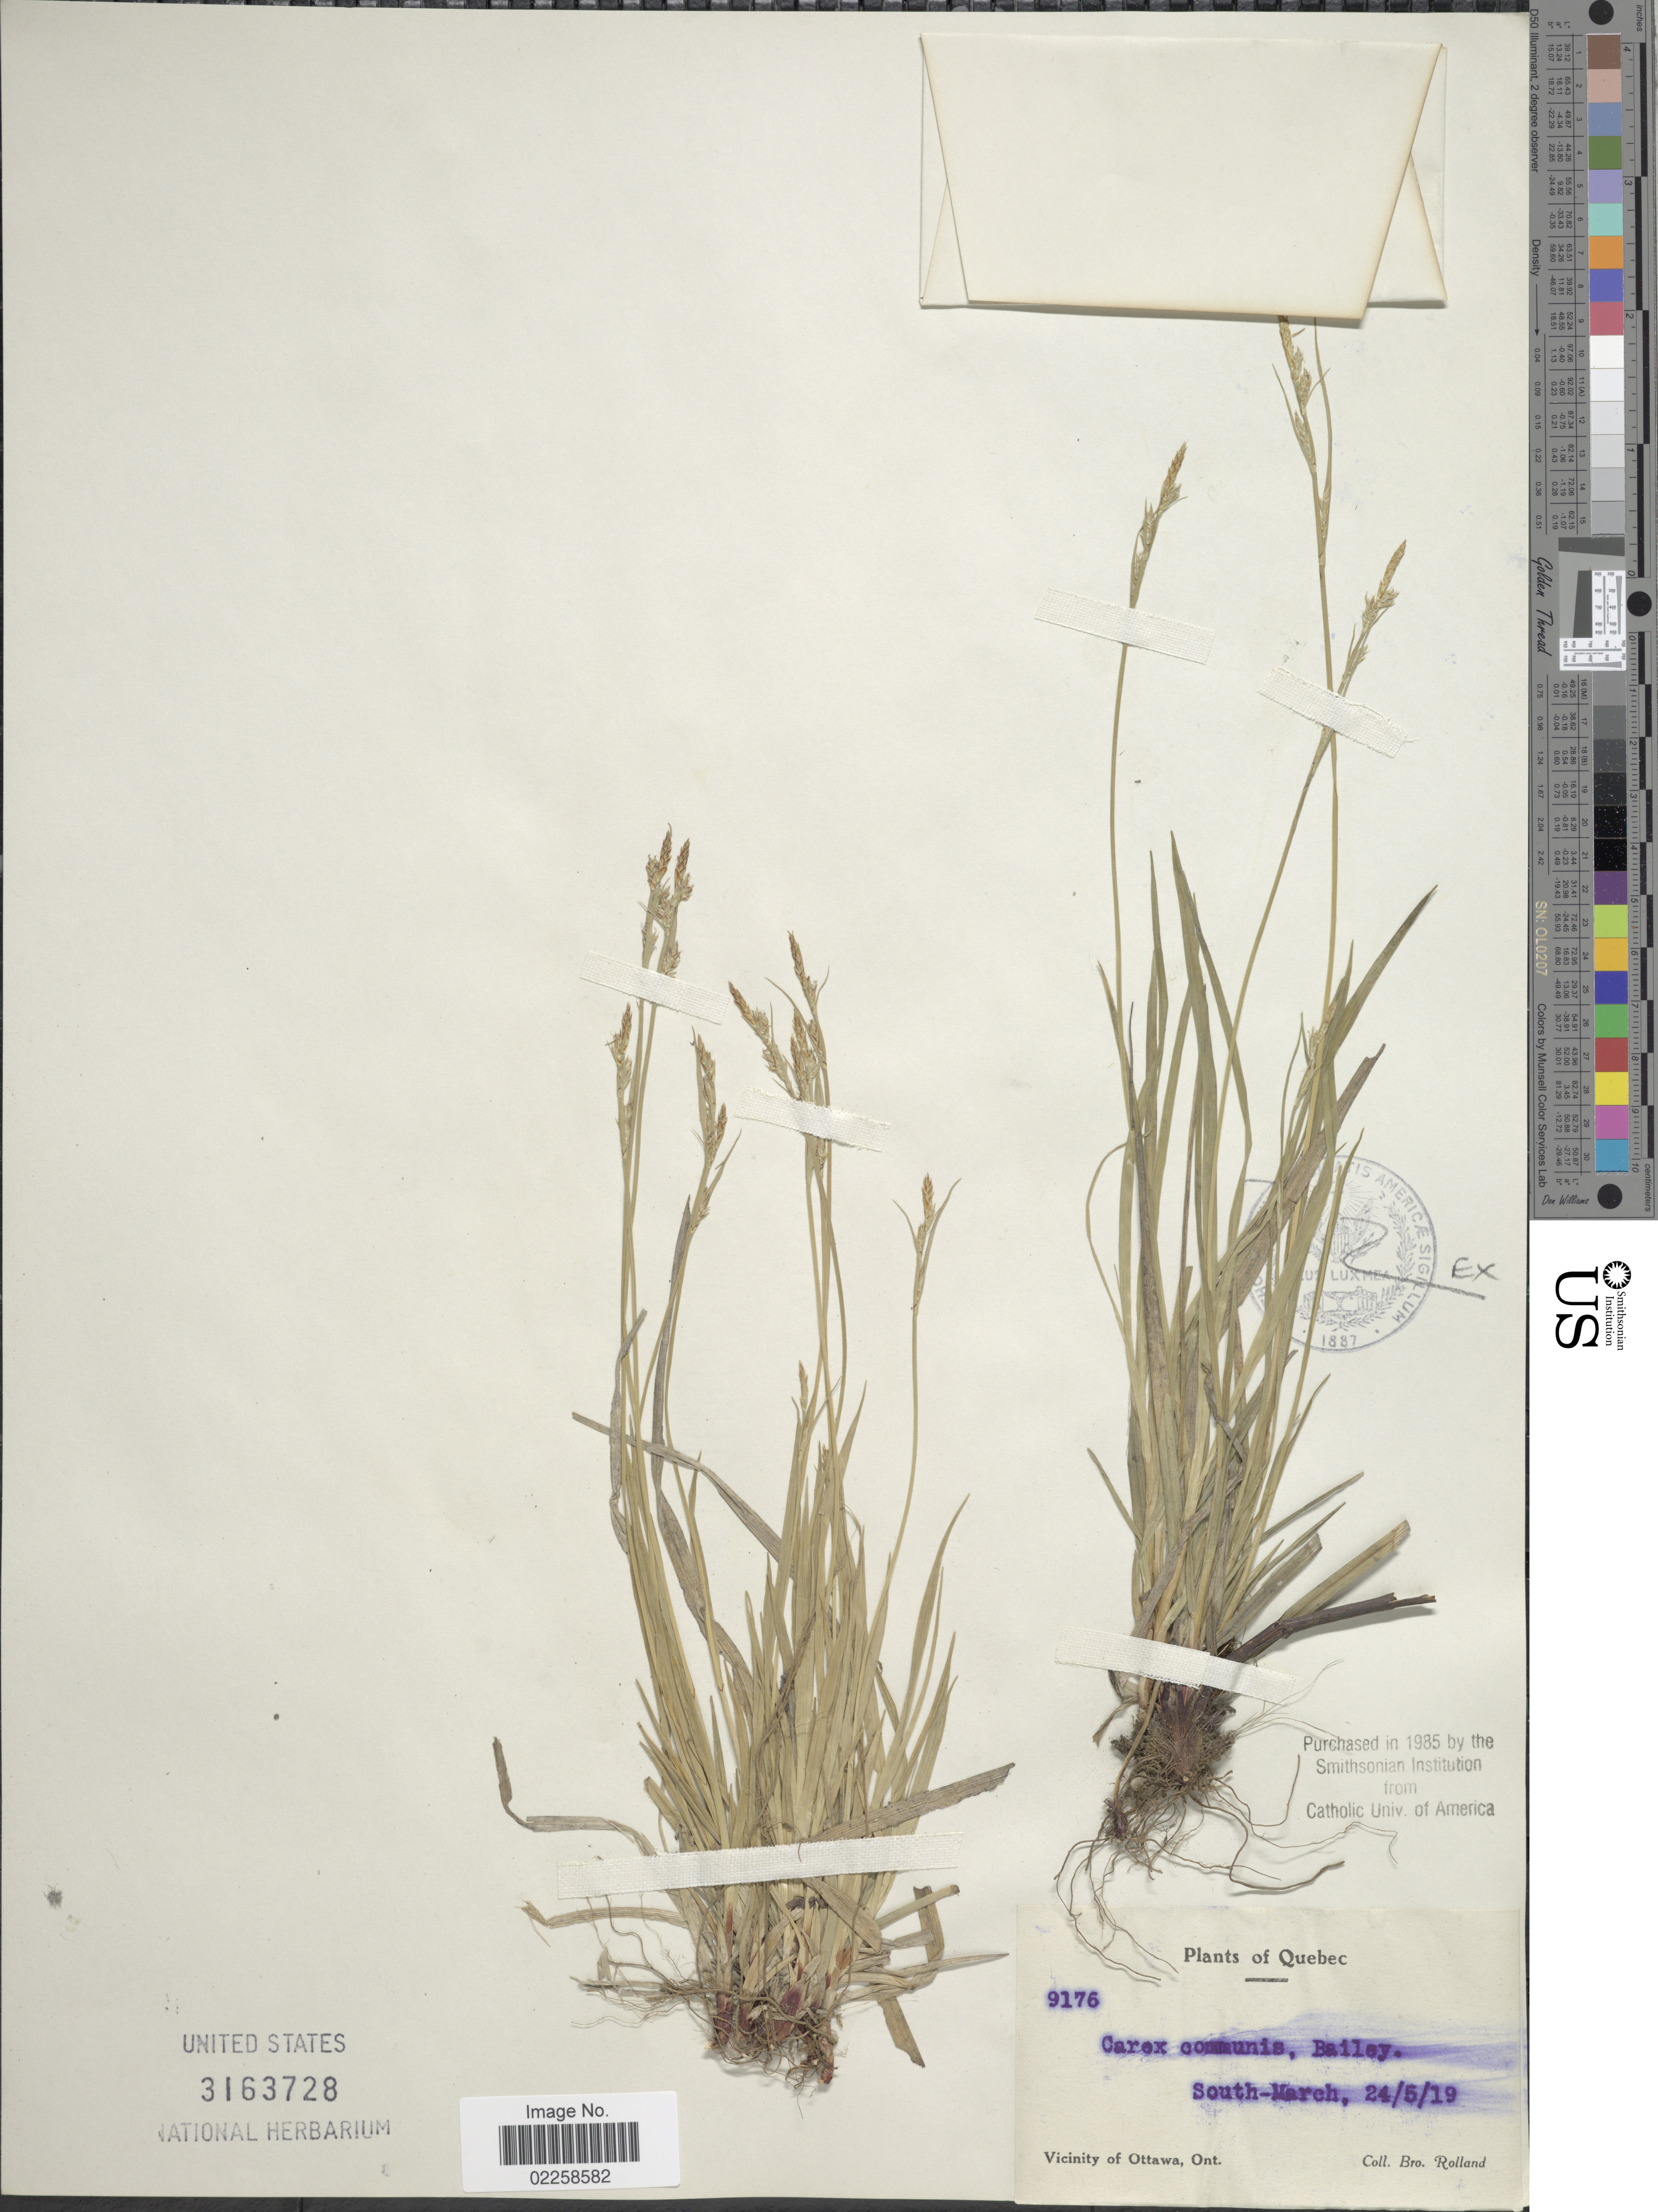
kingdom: Plantae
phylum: Tracheophyta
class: Liliopsida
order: Poales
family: Cyperaceae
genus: Carex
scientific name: Carex communis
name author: L.H. Bailey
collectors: B. Rolland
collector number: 9176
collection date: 1919-05-24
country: Canada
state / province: Quebec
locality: South-March. Vicinity of Ottawa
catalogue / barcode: US 3163728